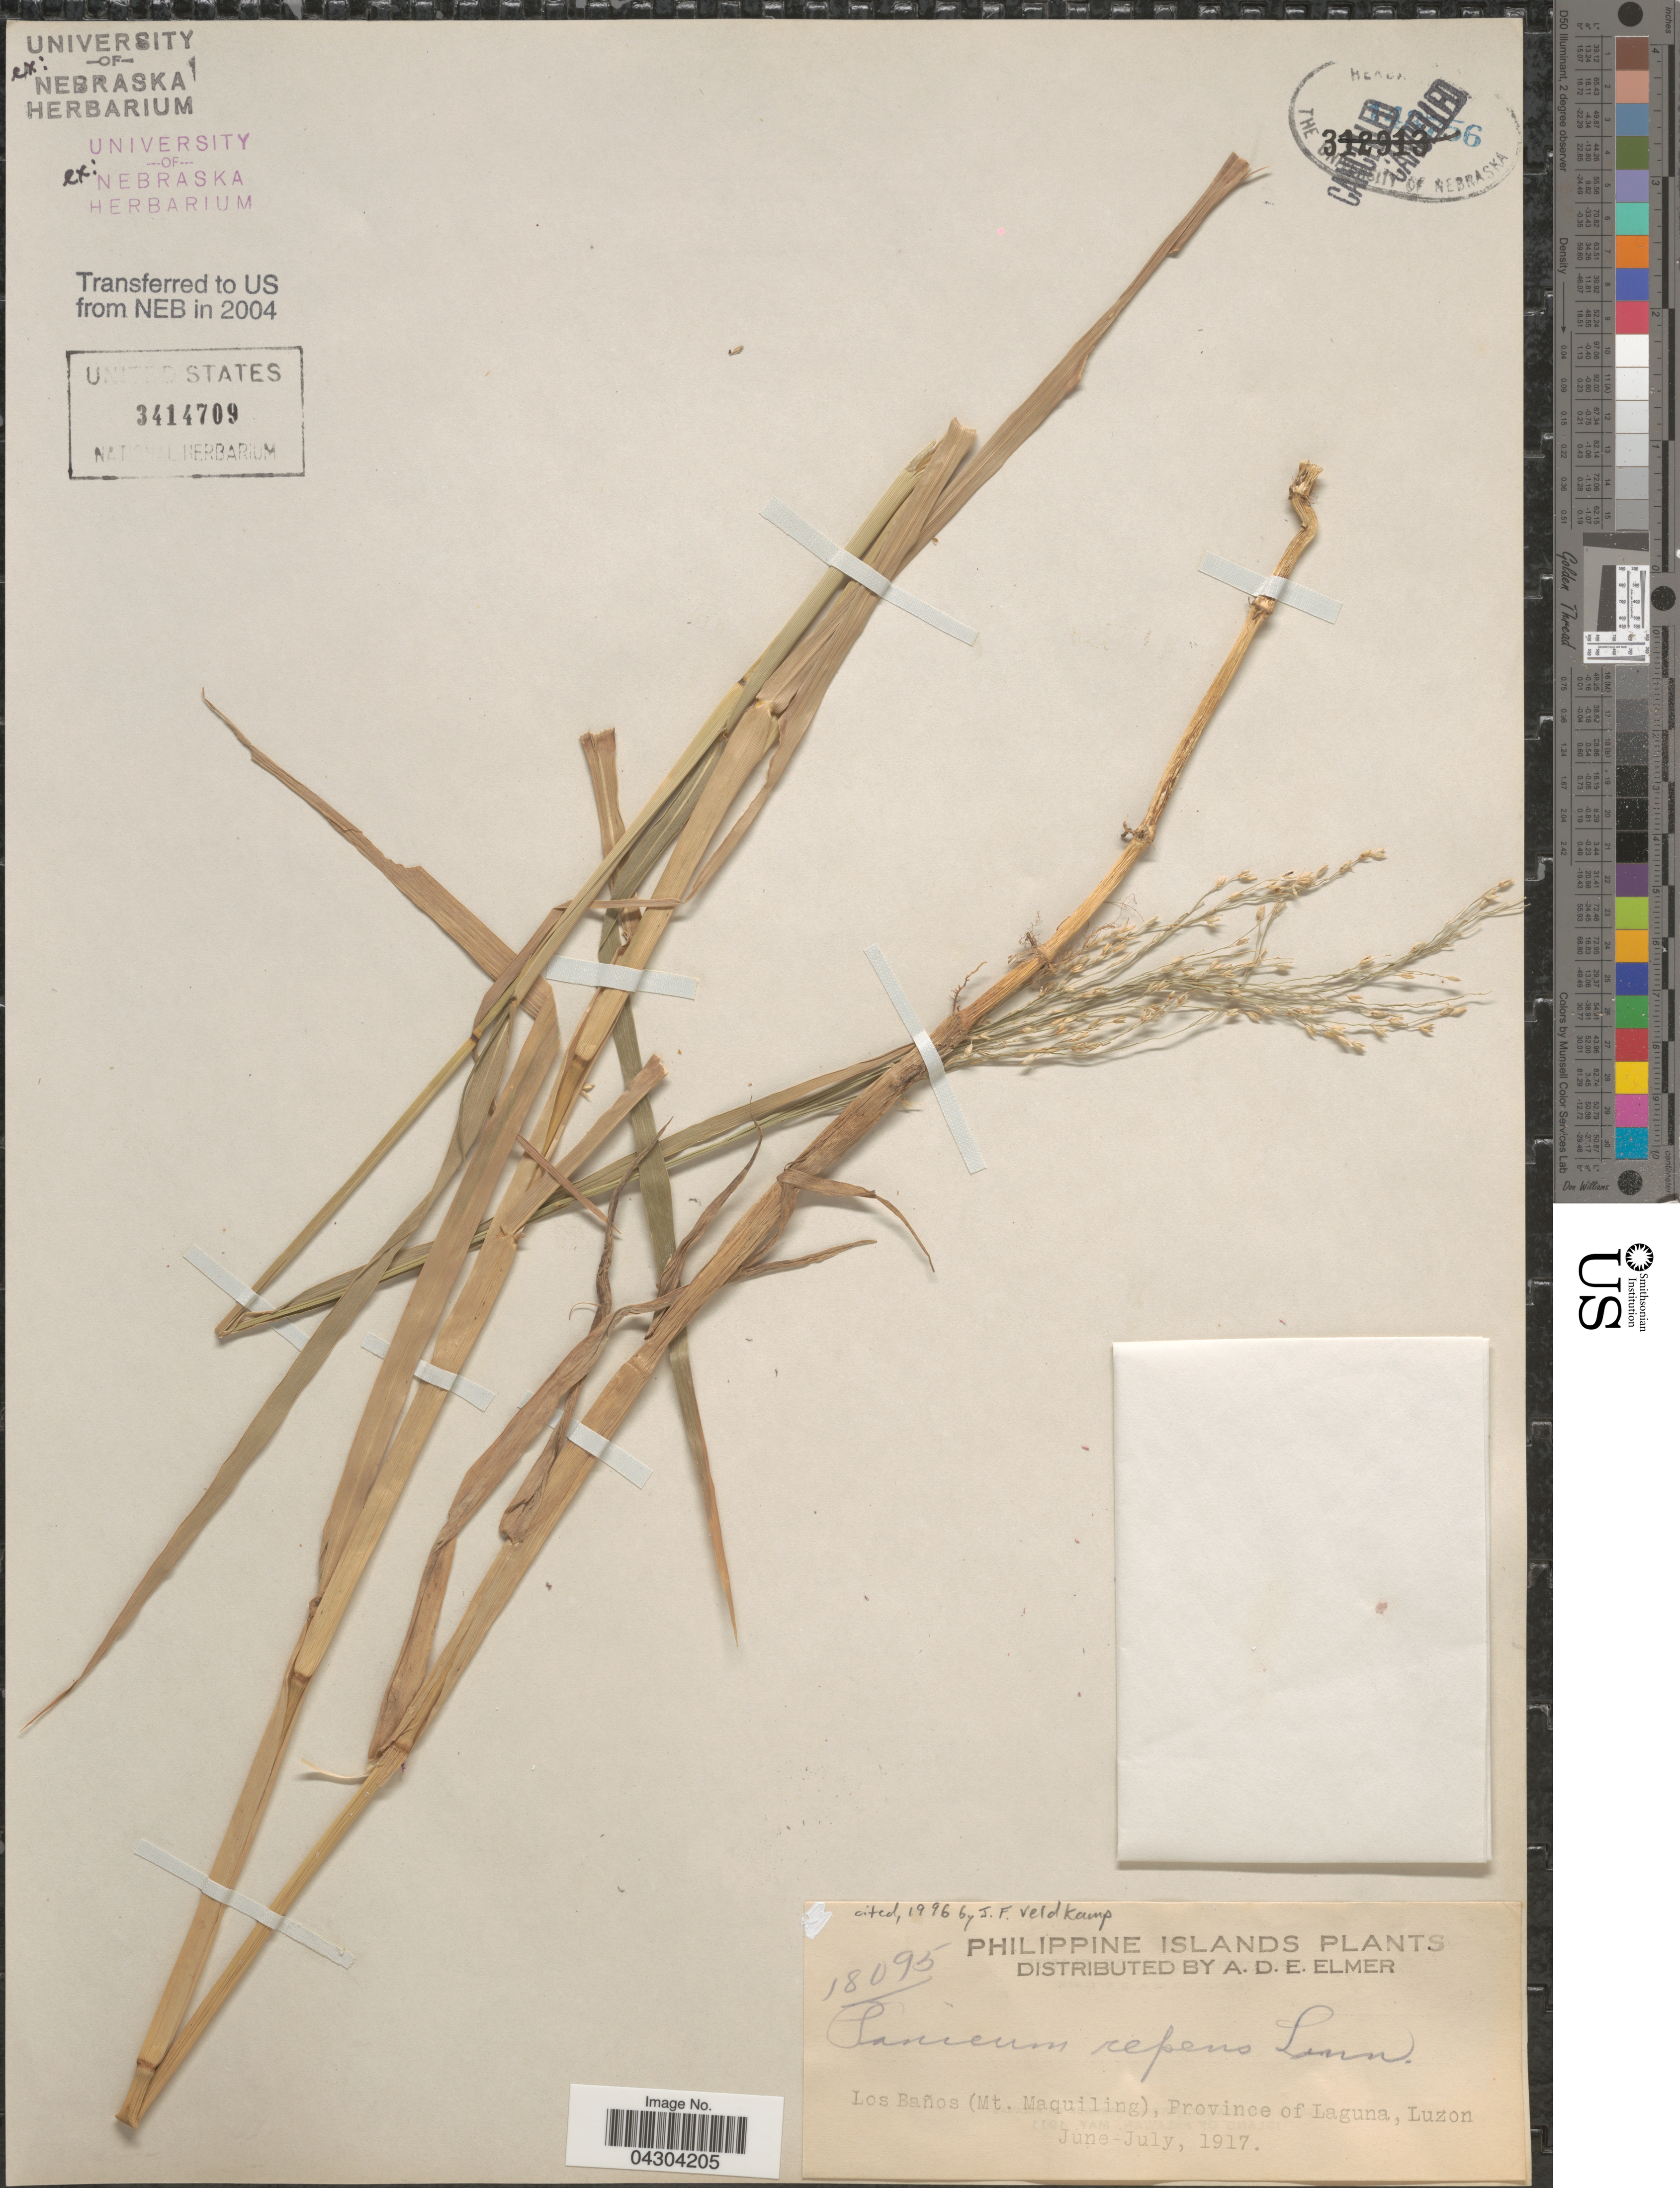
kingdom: Plantae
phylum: Tracheophyta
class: Liliopsida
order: Poales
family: Poaceae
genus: Panicum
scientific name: Panicum repens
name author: L.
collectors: A. D. E. Elmer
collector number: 18095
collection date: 1917-06/1917-07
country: Philippines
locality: Philippine Islands. Los Baños (Mt. Maquiling), Province of Laguna, Luzon.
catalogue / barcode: US 3414709